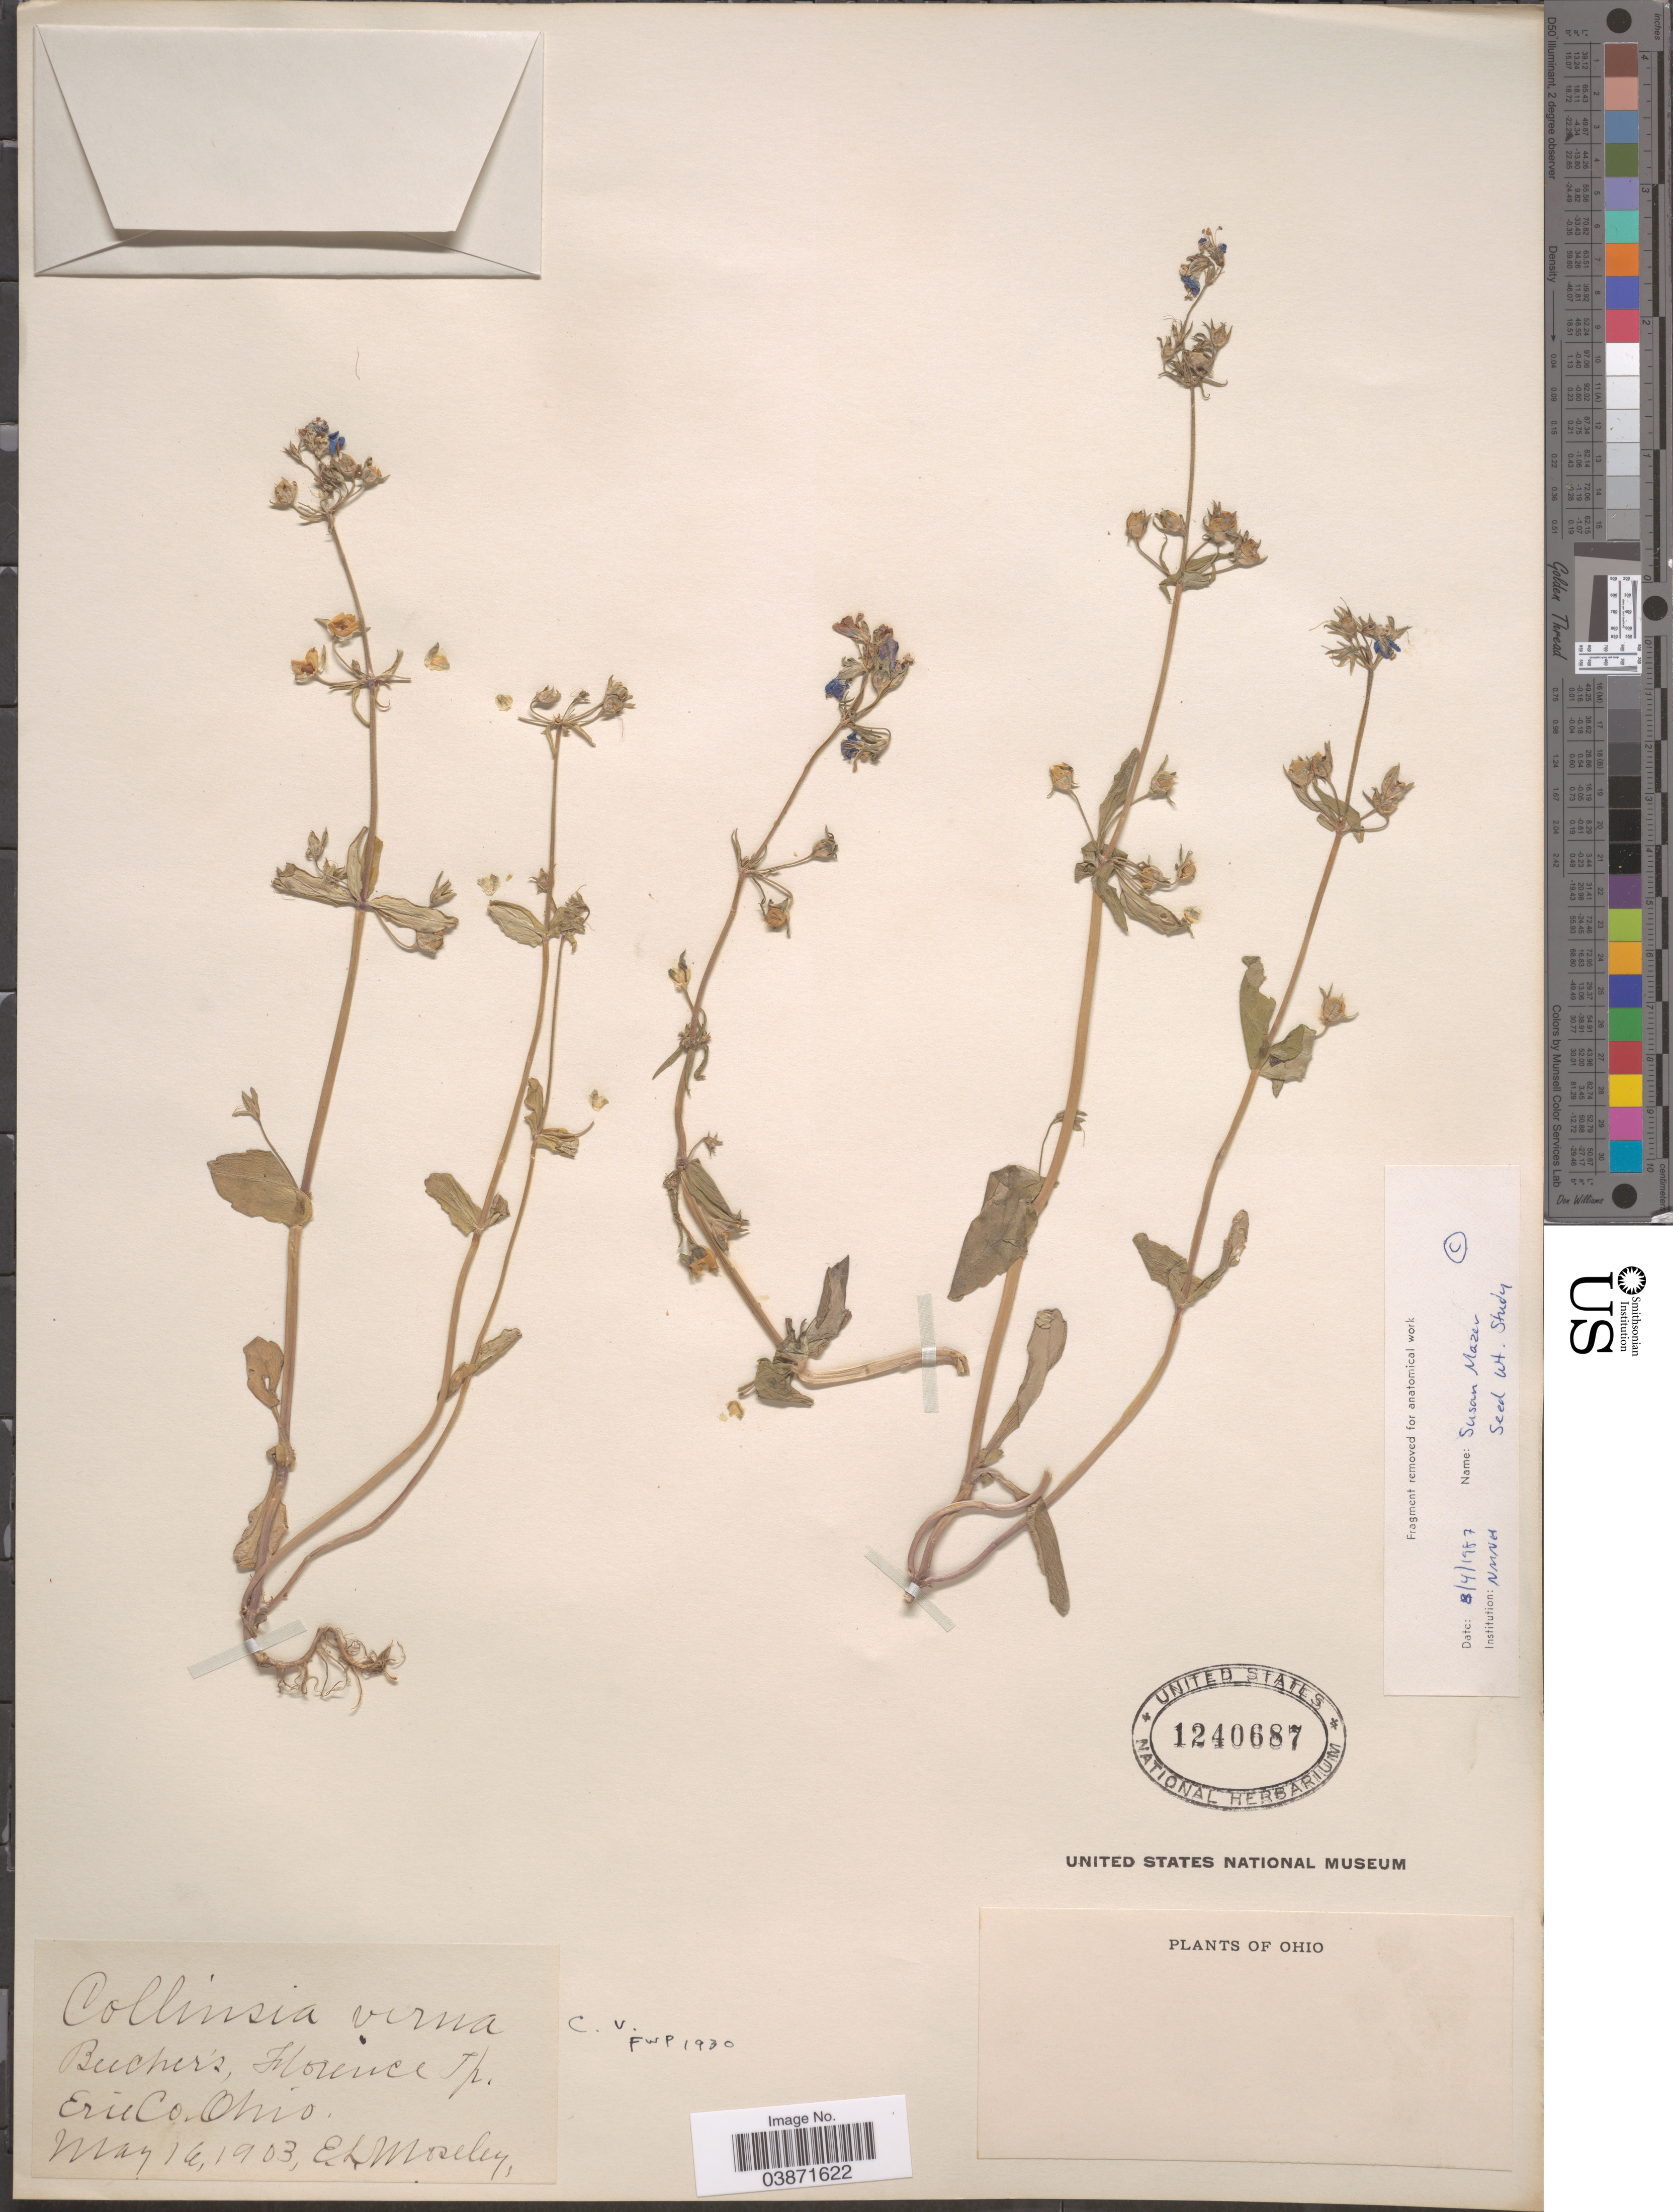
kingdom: Plantae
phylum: Tracheophyta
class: Magnoliopsida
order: Lamiales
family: Plantaginaceae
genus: Collinsia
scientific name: Collinsia verna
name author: Nutt.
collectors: E. Moseley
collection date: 1903-05-14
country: United States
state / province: Ohio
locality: Beecher's, Florence Tp. Erie Co.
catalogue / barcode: US 1240687